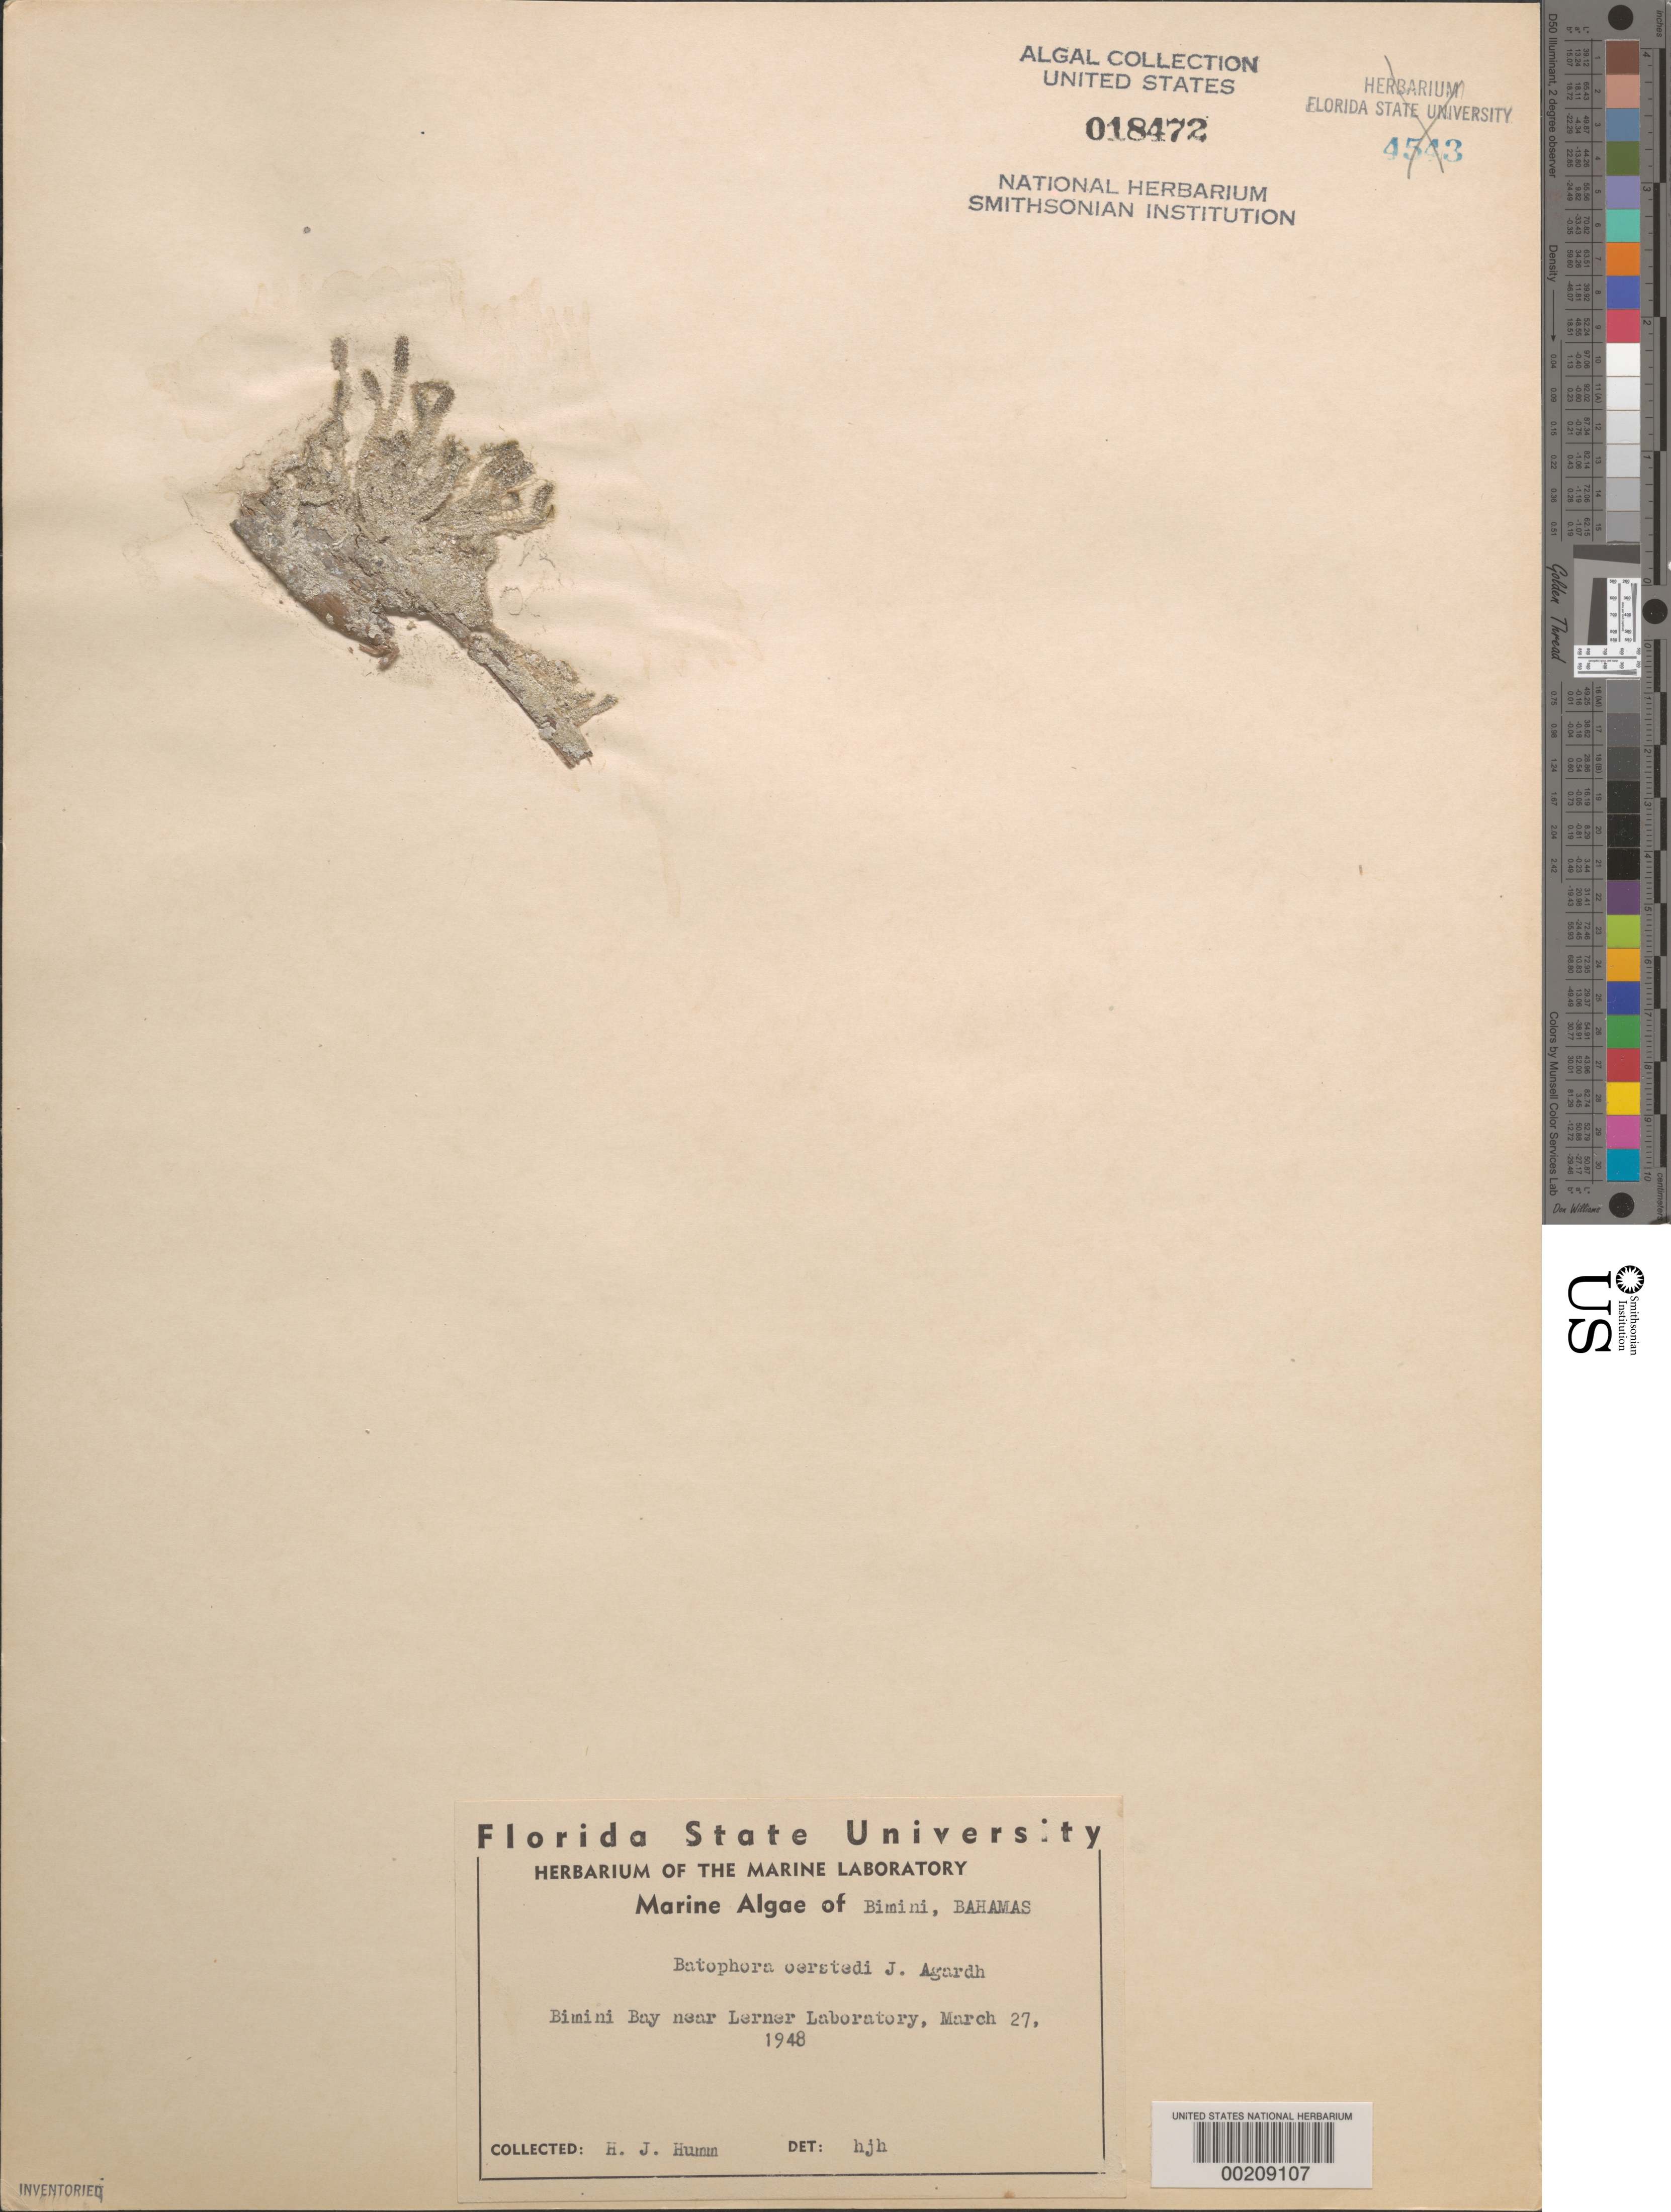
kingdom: Plantae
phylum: Chlorophyta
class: Ulvophyceae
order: Dasycladales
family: Dasycladaceae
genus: Batophora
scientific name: Batophora oerstedii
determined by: Humm, Harold J.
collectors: H. J. Humm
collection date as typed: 27 Mar 1948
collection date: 1948-03-27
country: Bahamas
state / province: Biminis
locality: Bimini bay near lerner laboratory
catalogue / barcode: US 18472